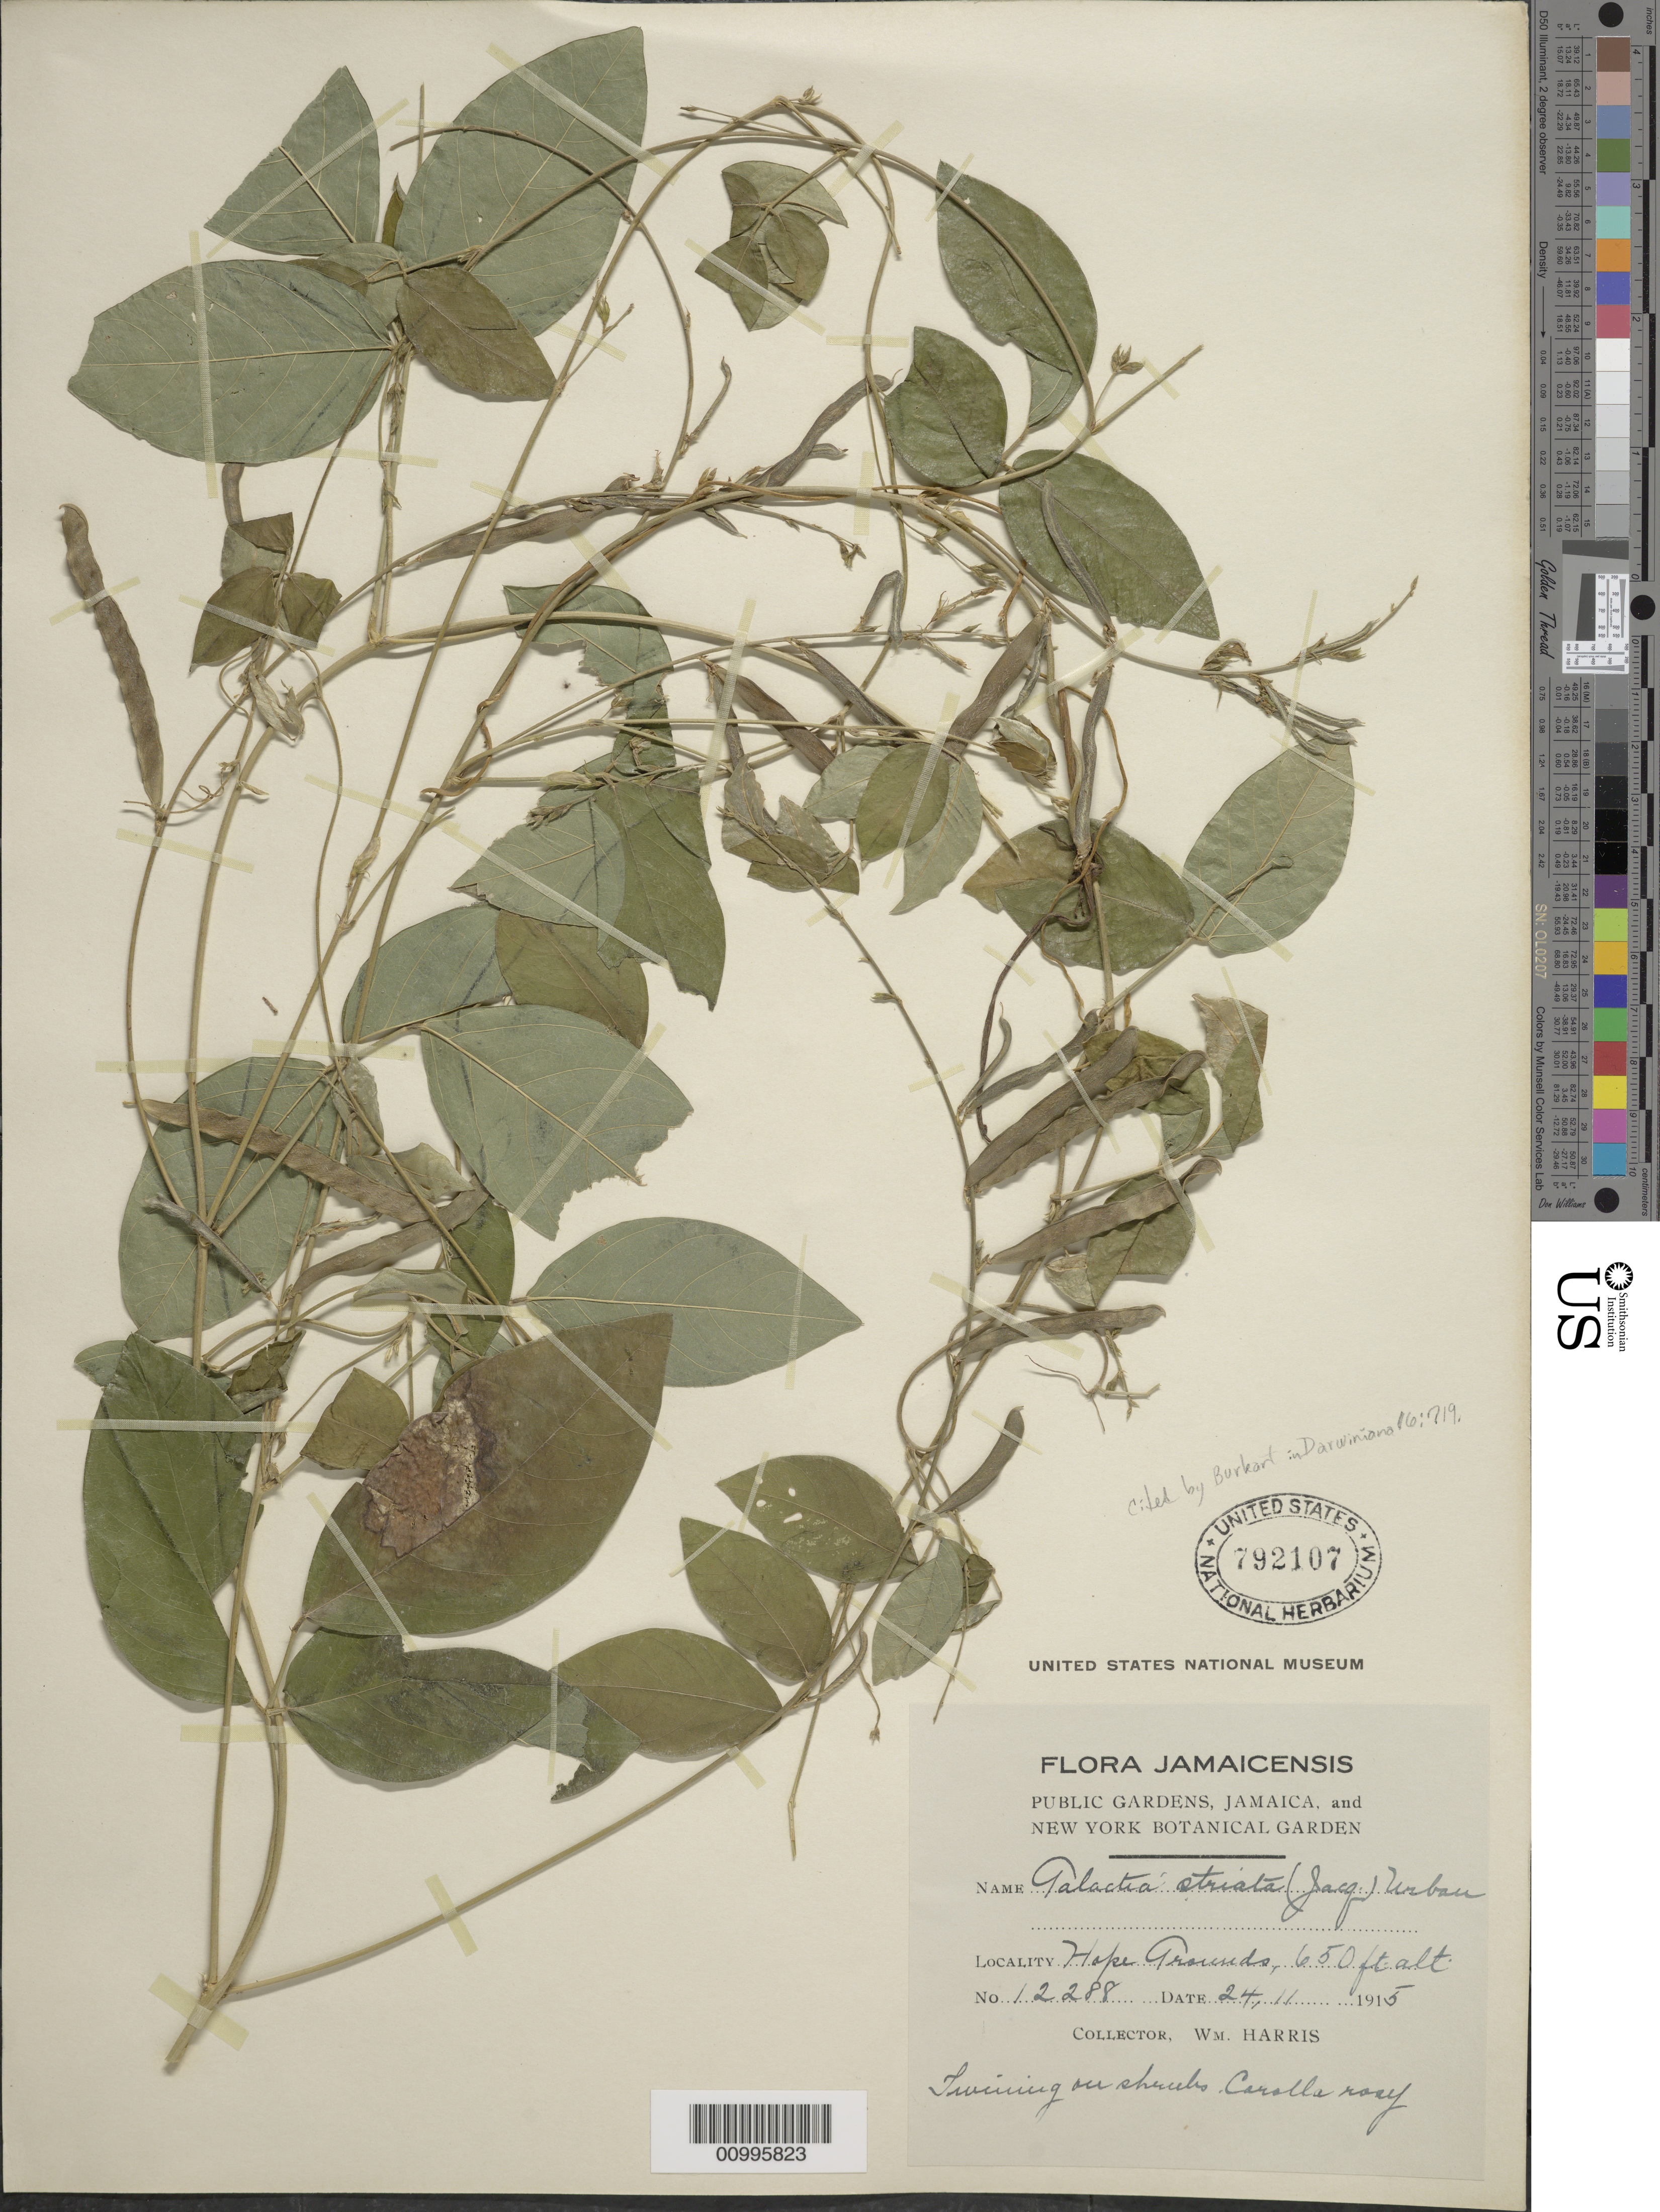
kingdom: Plantae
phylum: Tracheophyta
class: Magnoliopsida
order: Fabales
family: Fabaceae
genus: Galactia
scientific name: Galactia striata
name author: (Jacq.) Urb.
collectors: W. H. Harris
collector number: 12288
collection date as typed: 24 Nov 1915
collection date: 1915-11-24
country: Jamaica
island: Jamaica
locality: Hope Grounds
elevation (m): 198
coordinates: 0 N, 0 E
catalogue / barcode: US 792107